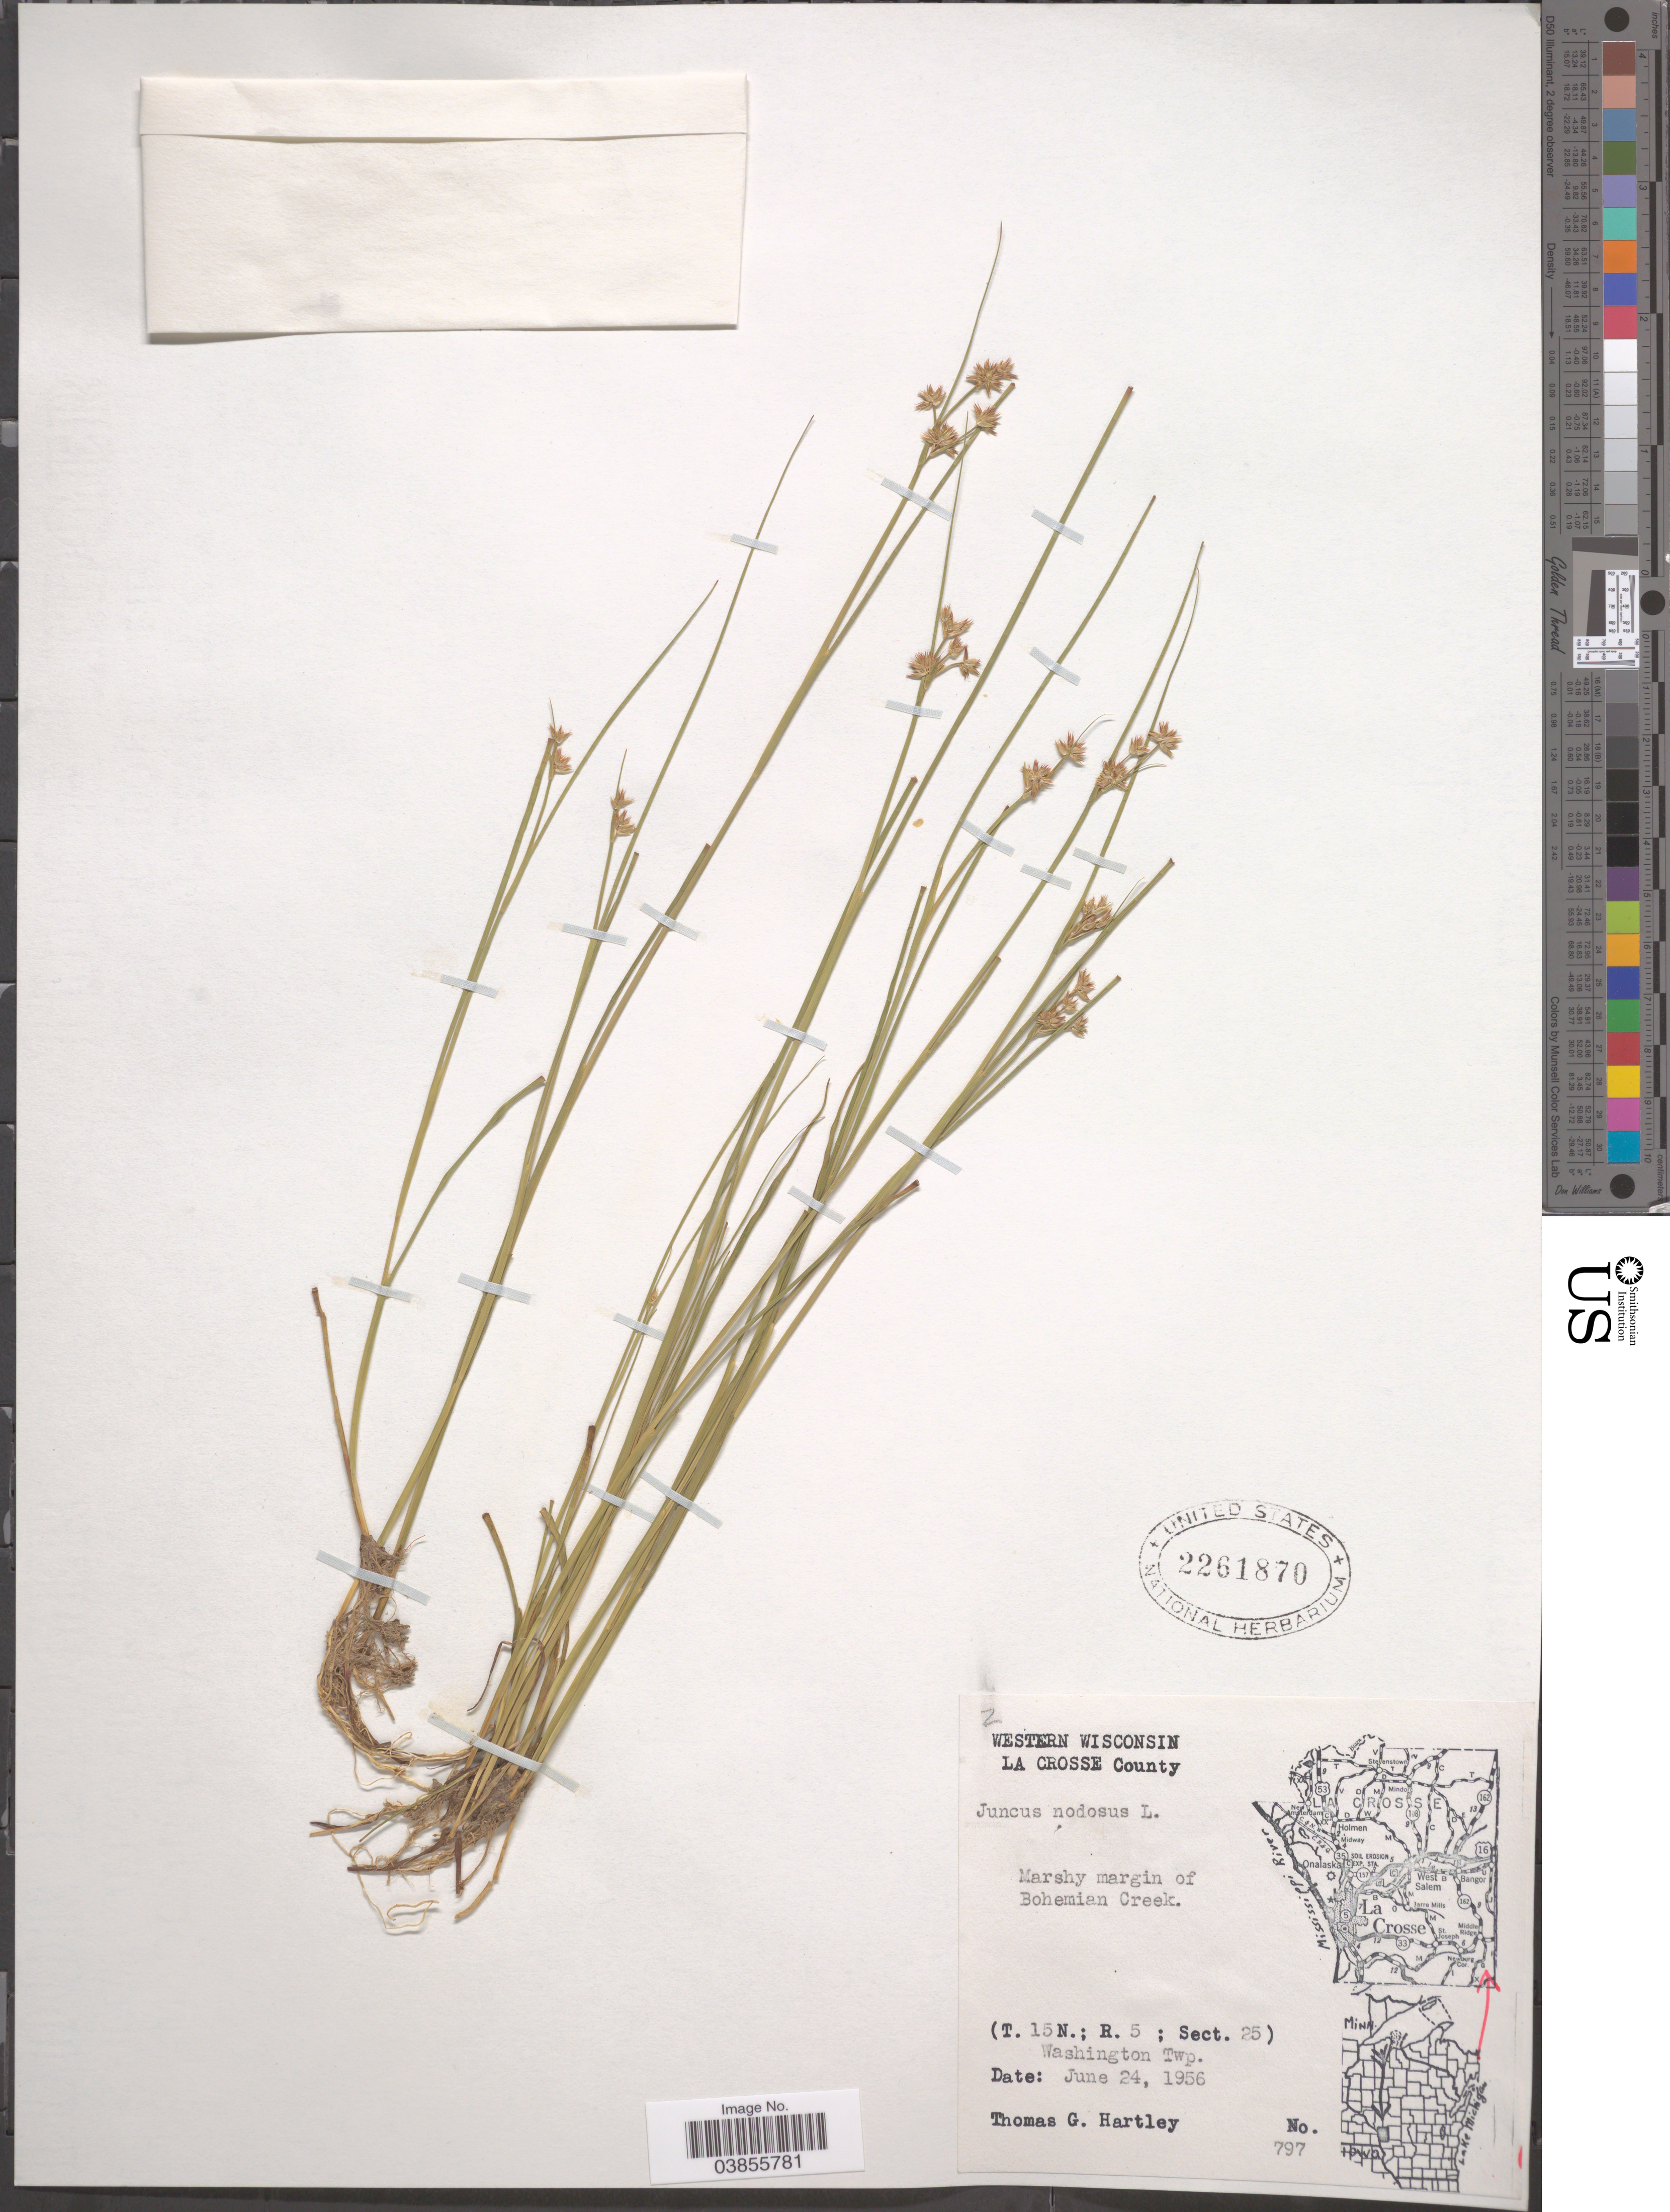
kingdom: Plantae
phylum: Tracheophyta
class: Liliopsida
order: Poales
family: Juncaceae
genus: Juncus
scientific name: Juncus nodosus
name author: L.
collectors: T. G. Hartley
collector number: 797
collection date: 1956-06-24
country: United States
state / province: Wisconsin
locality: La Crosse County. Marshy margin of Bohemian Creek. (T. 15 N.; R. 5; Sect. 25). Washington Twp.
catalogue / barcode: US 2261870